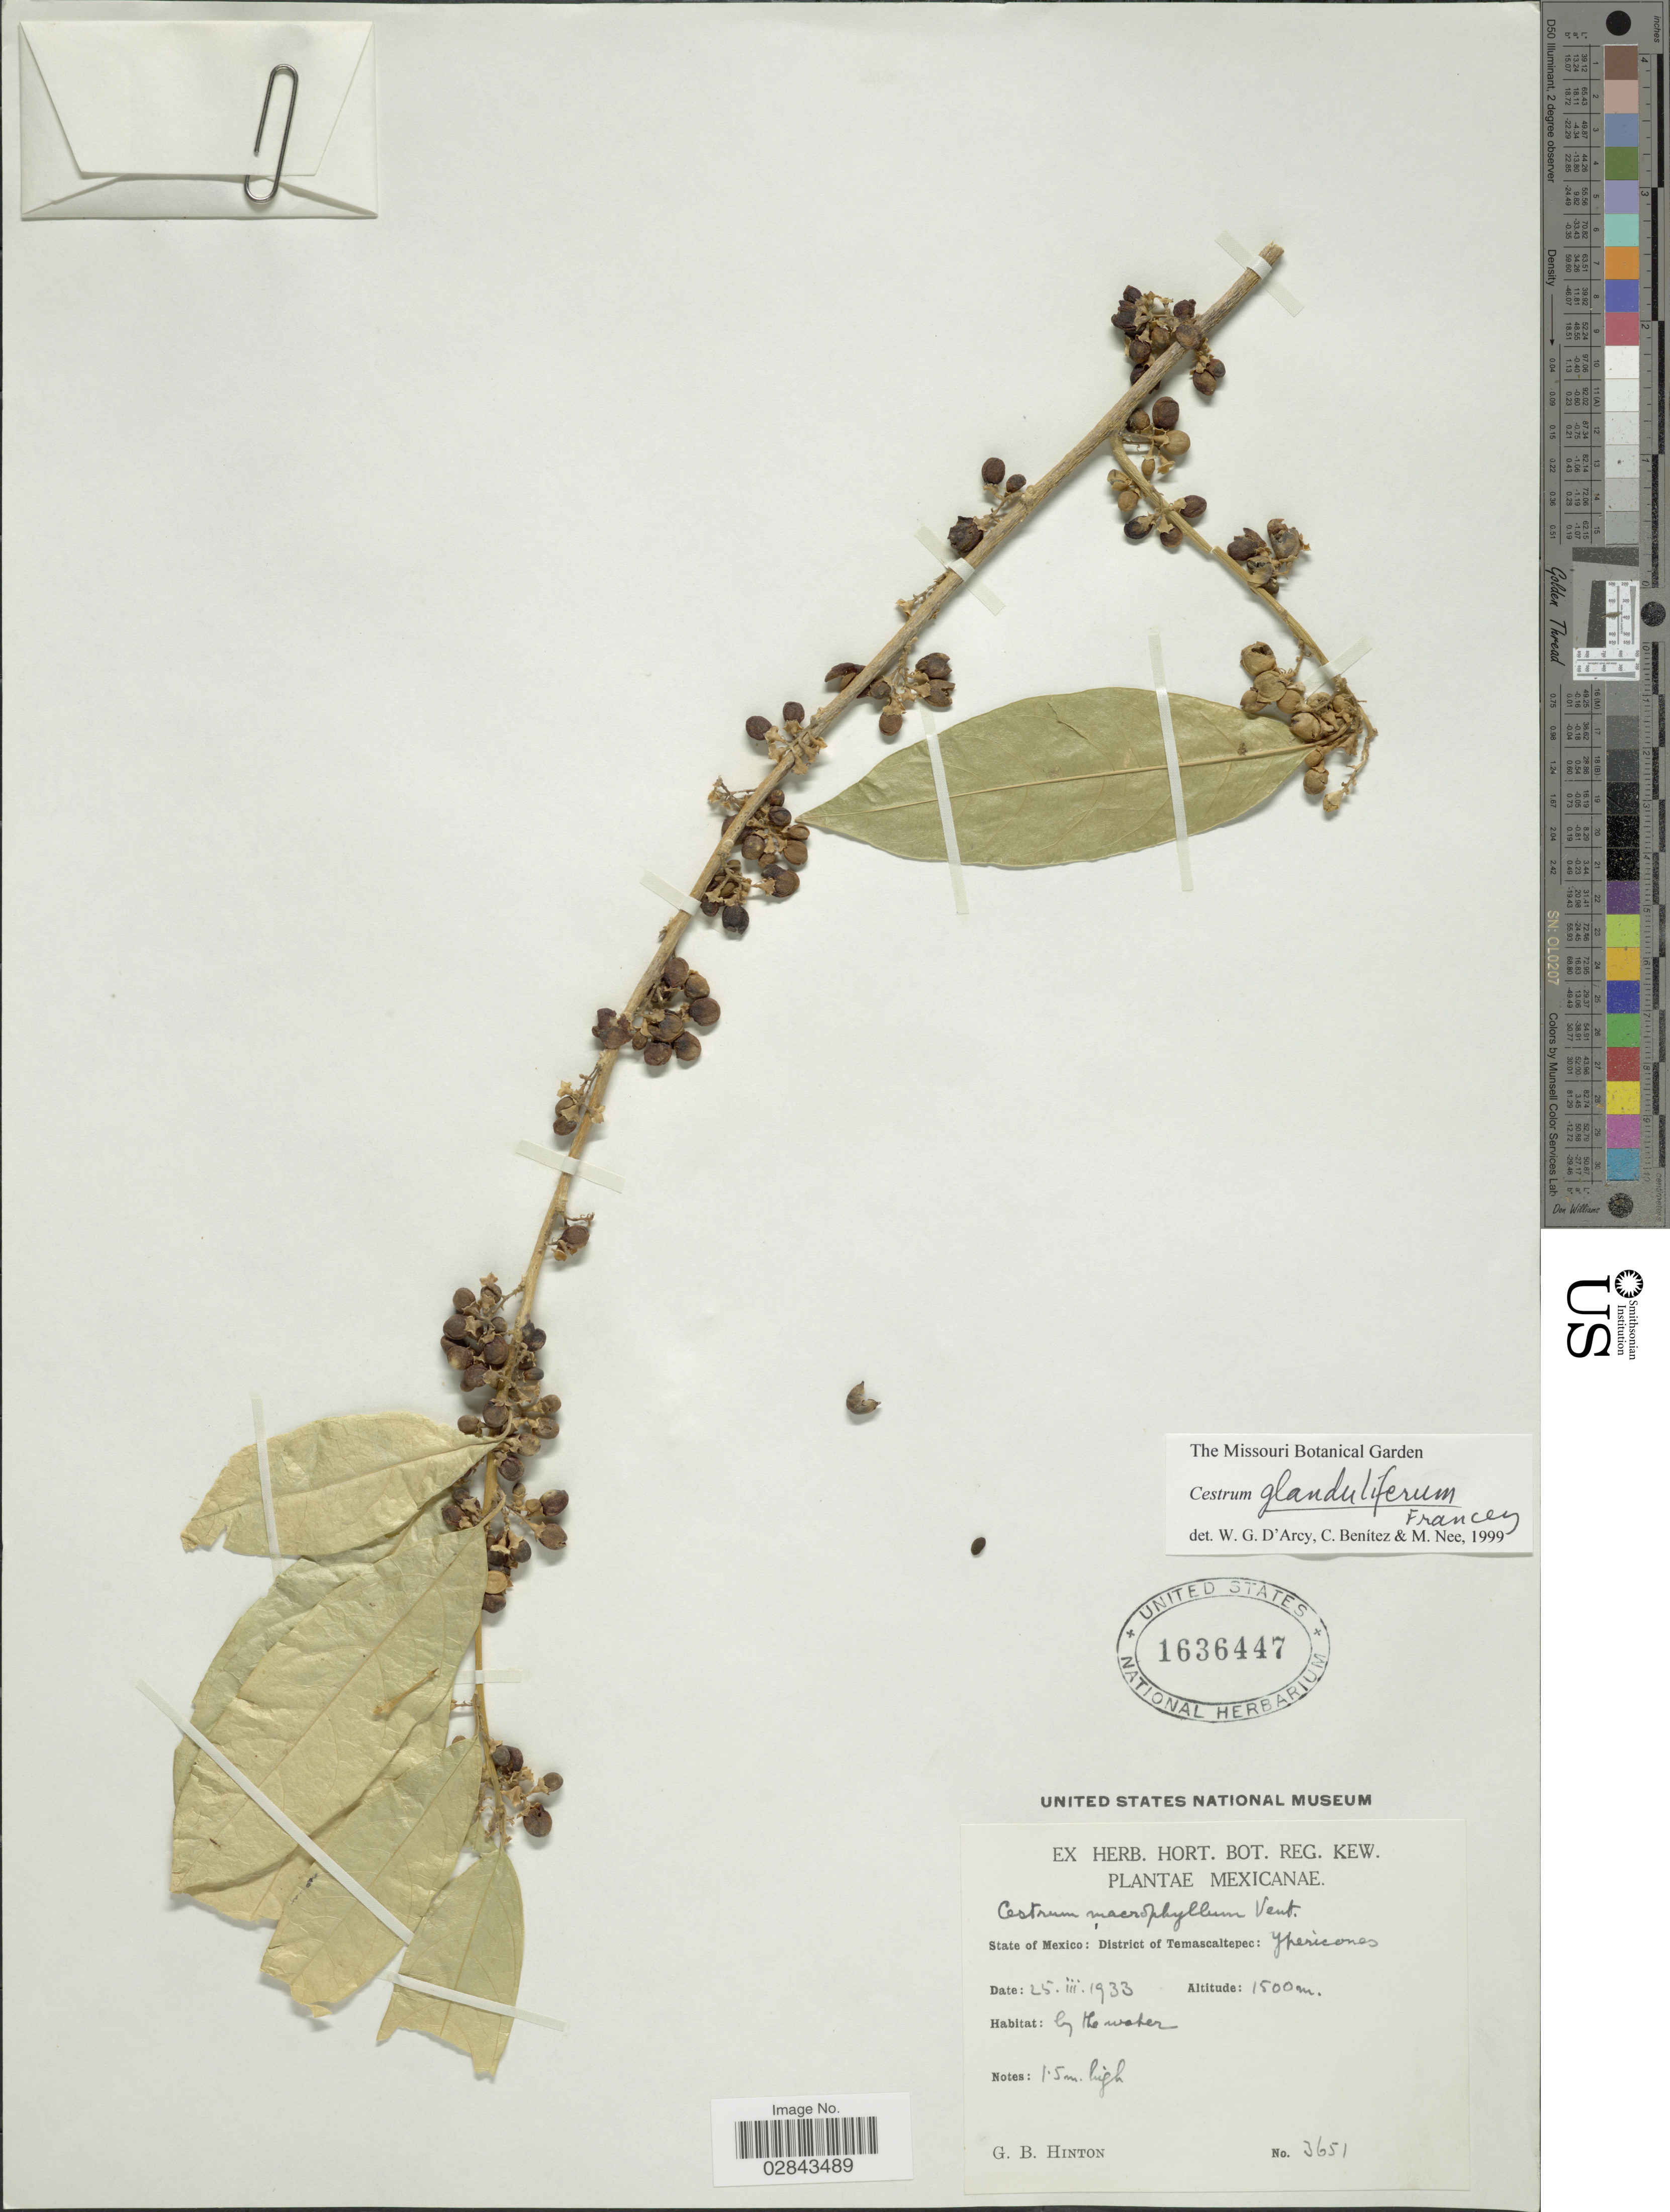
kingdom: Plantae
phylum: Tracheophyta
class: Magnoliopsida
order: Solanales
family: Solanaceae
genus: Cestrum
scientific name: Cestrum glanduliferum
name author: Kerber ex Francey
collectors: G. B. Hinton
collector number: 3651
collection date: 1933-03-25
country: Mexico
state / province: México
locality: District of Temascaltepec: Ypericones.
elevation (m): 1500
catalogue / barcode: US 1636447